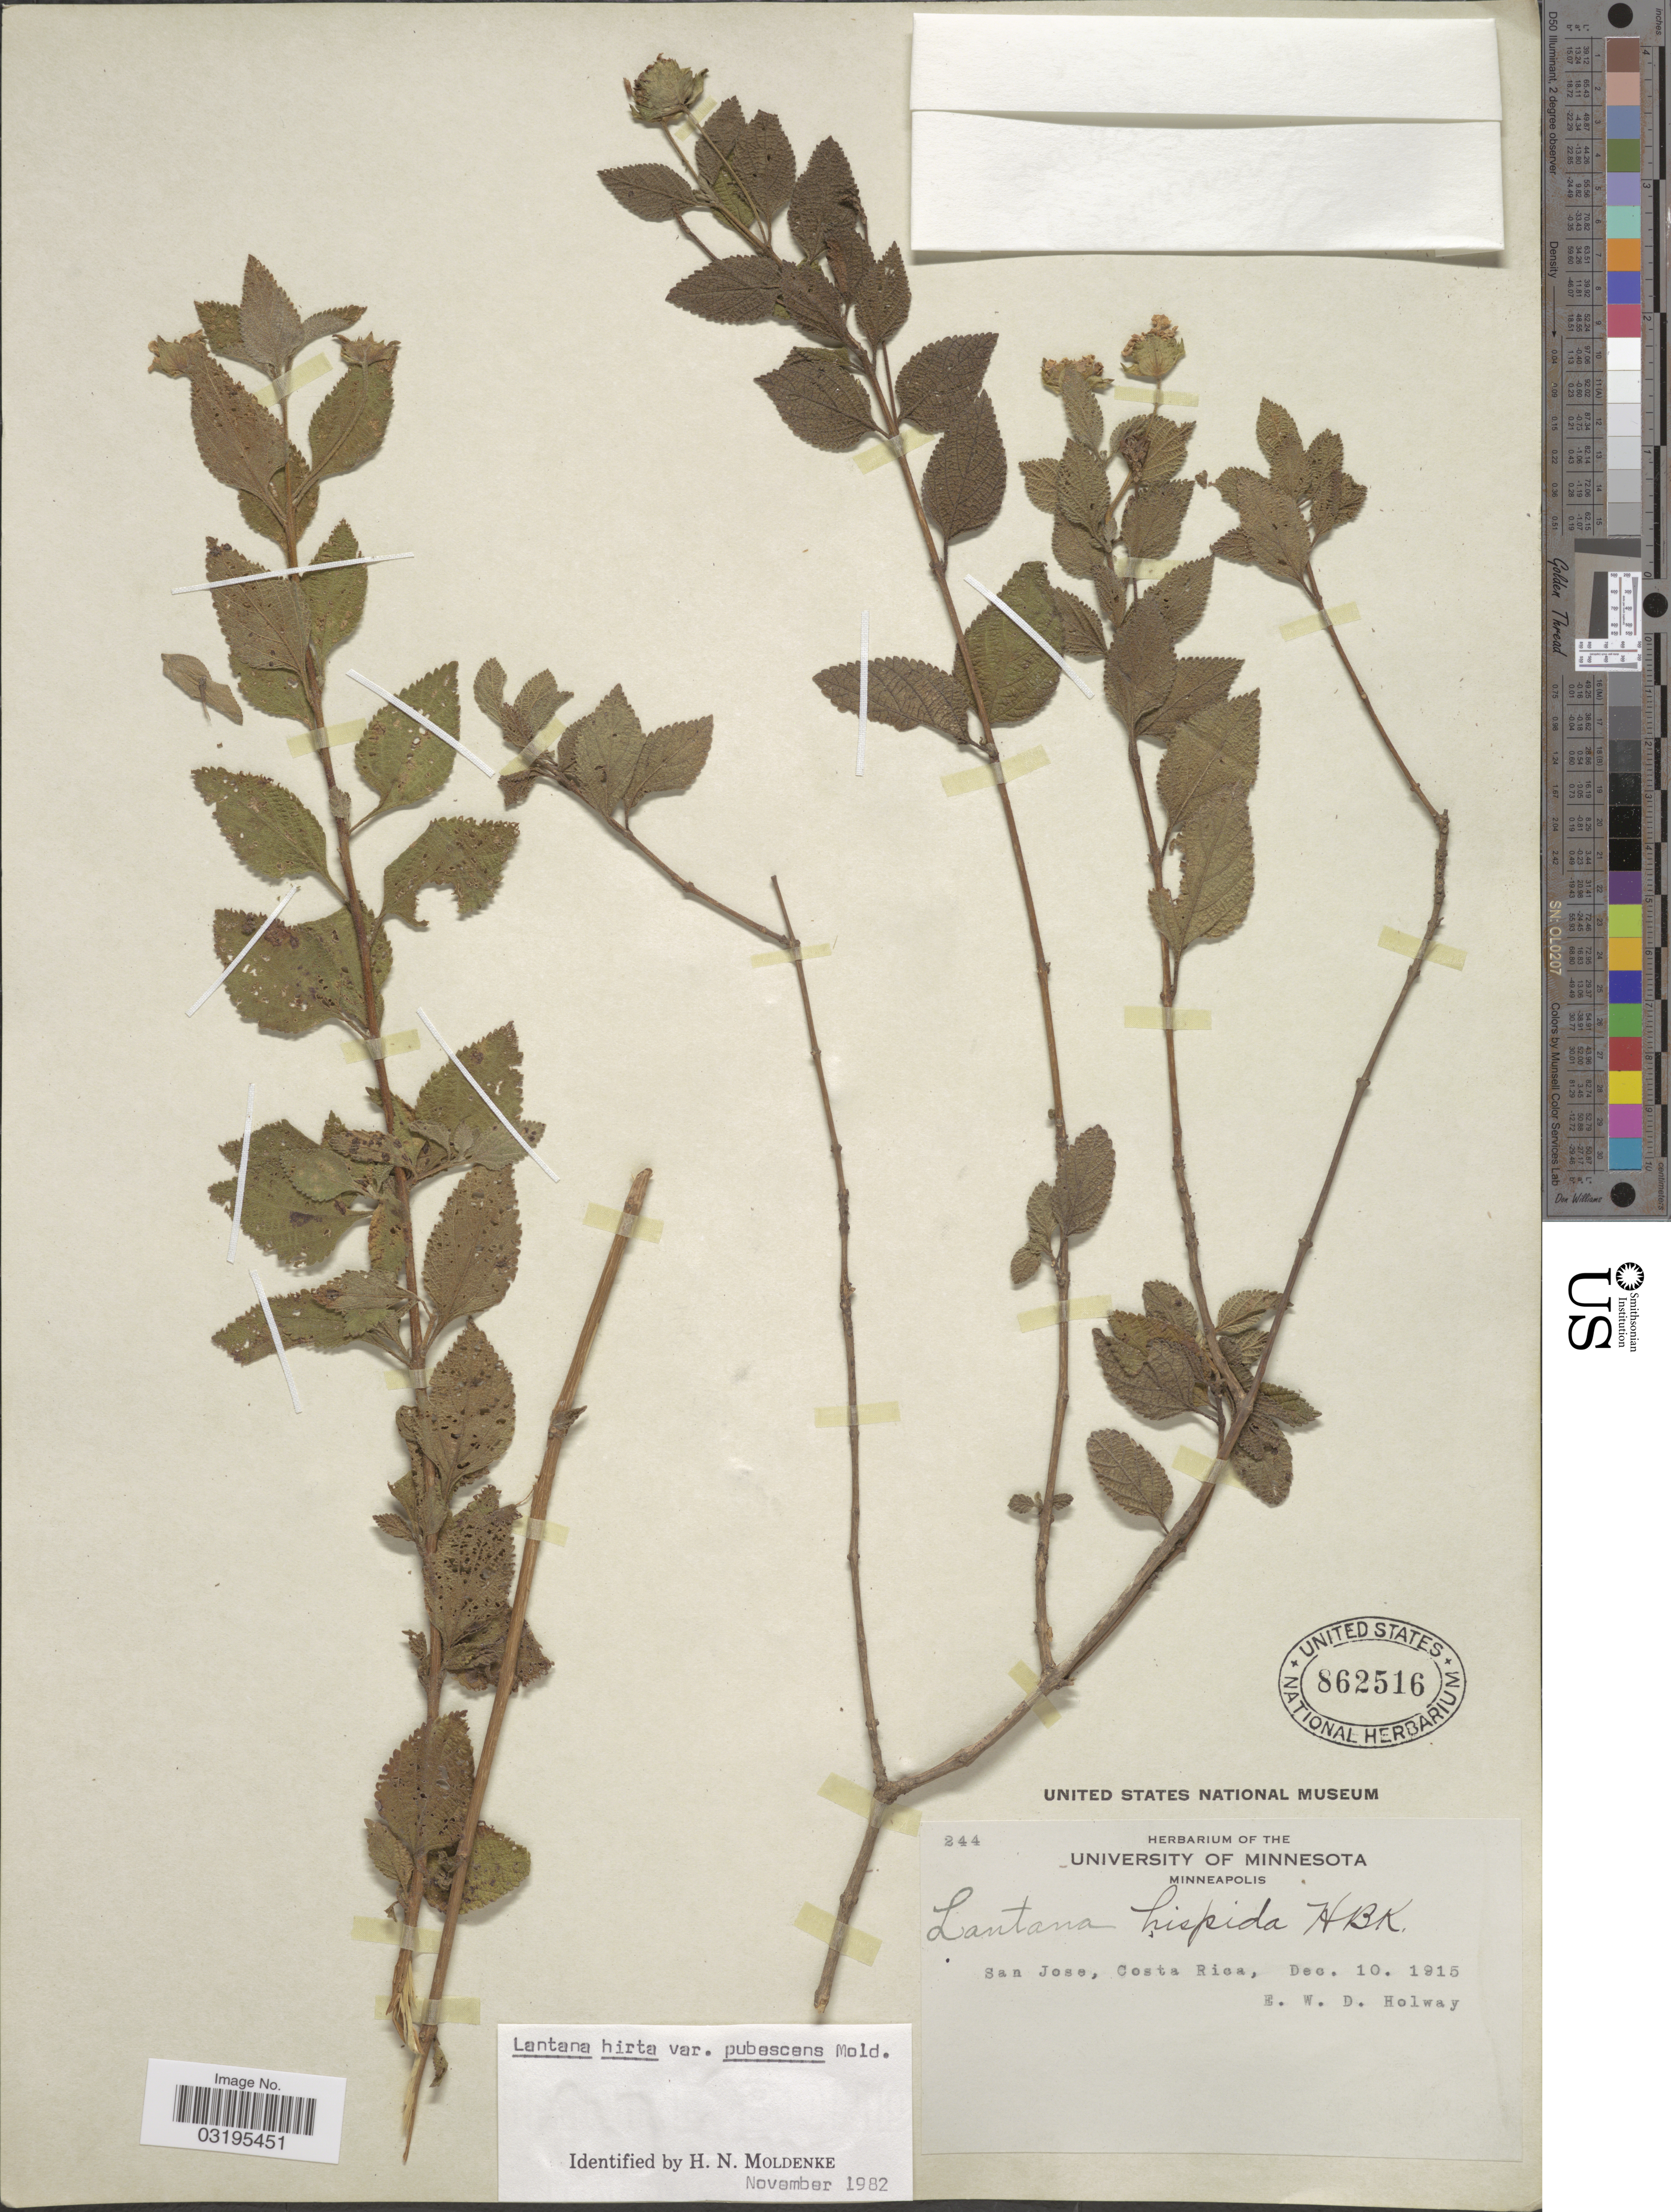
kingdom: Plantae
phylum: Tracheophyta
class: Magnoliopsida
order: Lamiales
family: Verbenaceae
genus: Lantana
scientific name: Lantana hirta var. pubescens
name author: Moldenke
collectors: E. W. D. Holway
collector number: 244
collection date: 1915-12-10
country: Costa Rica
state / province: San José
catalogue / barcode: US 862516